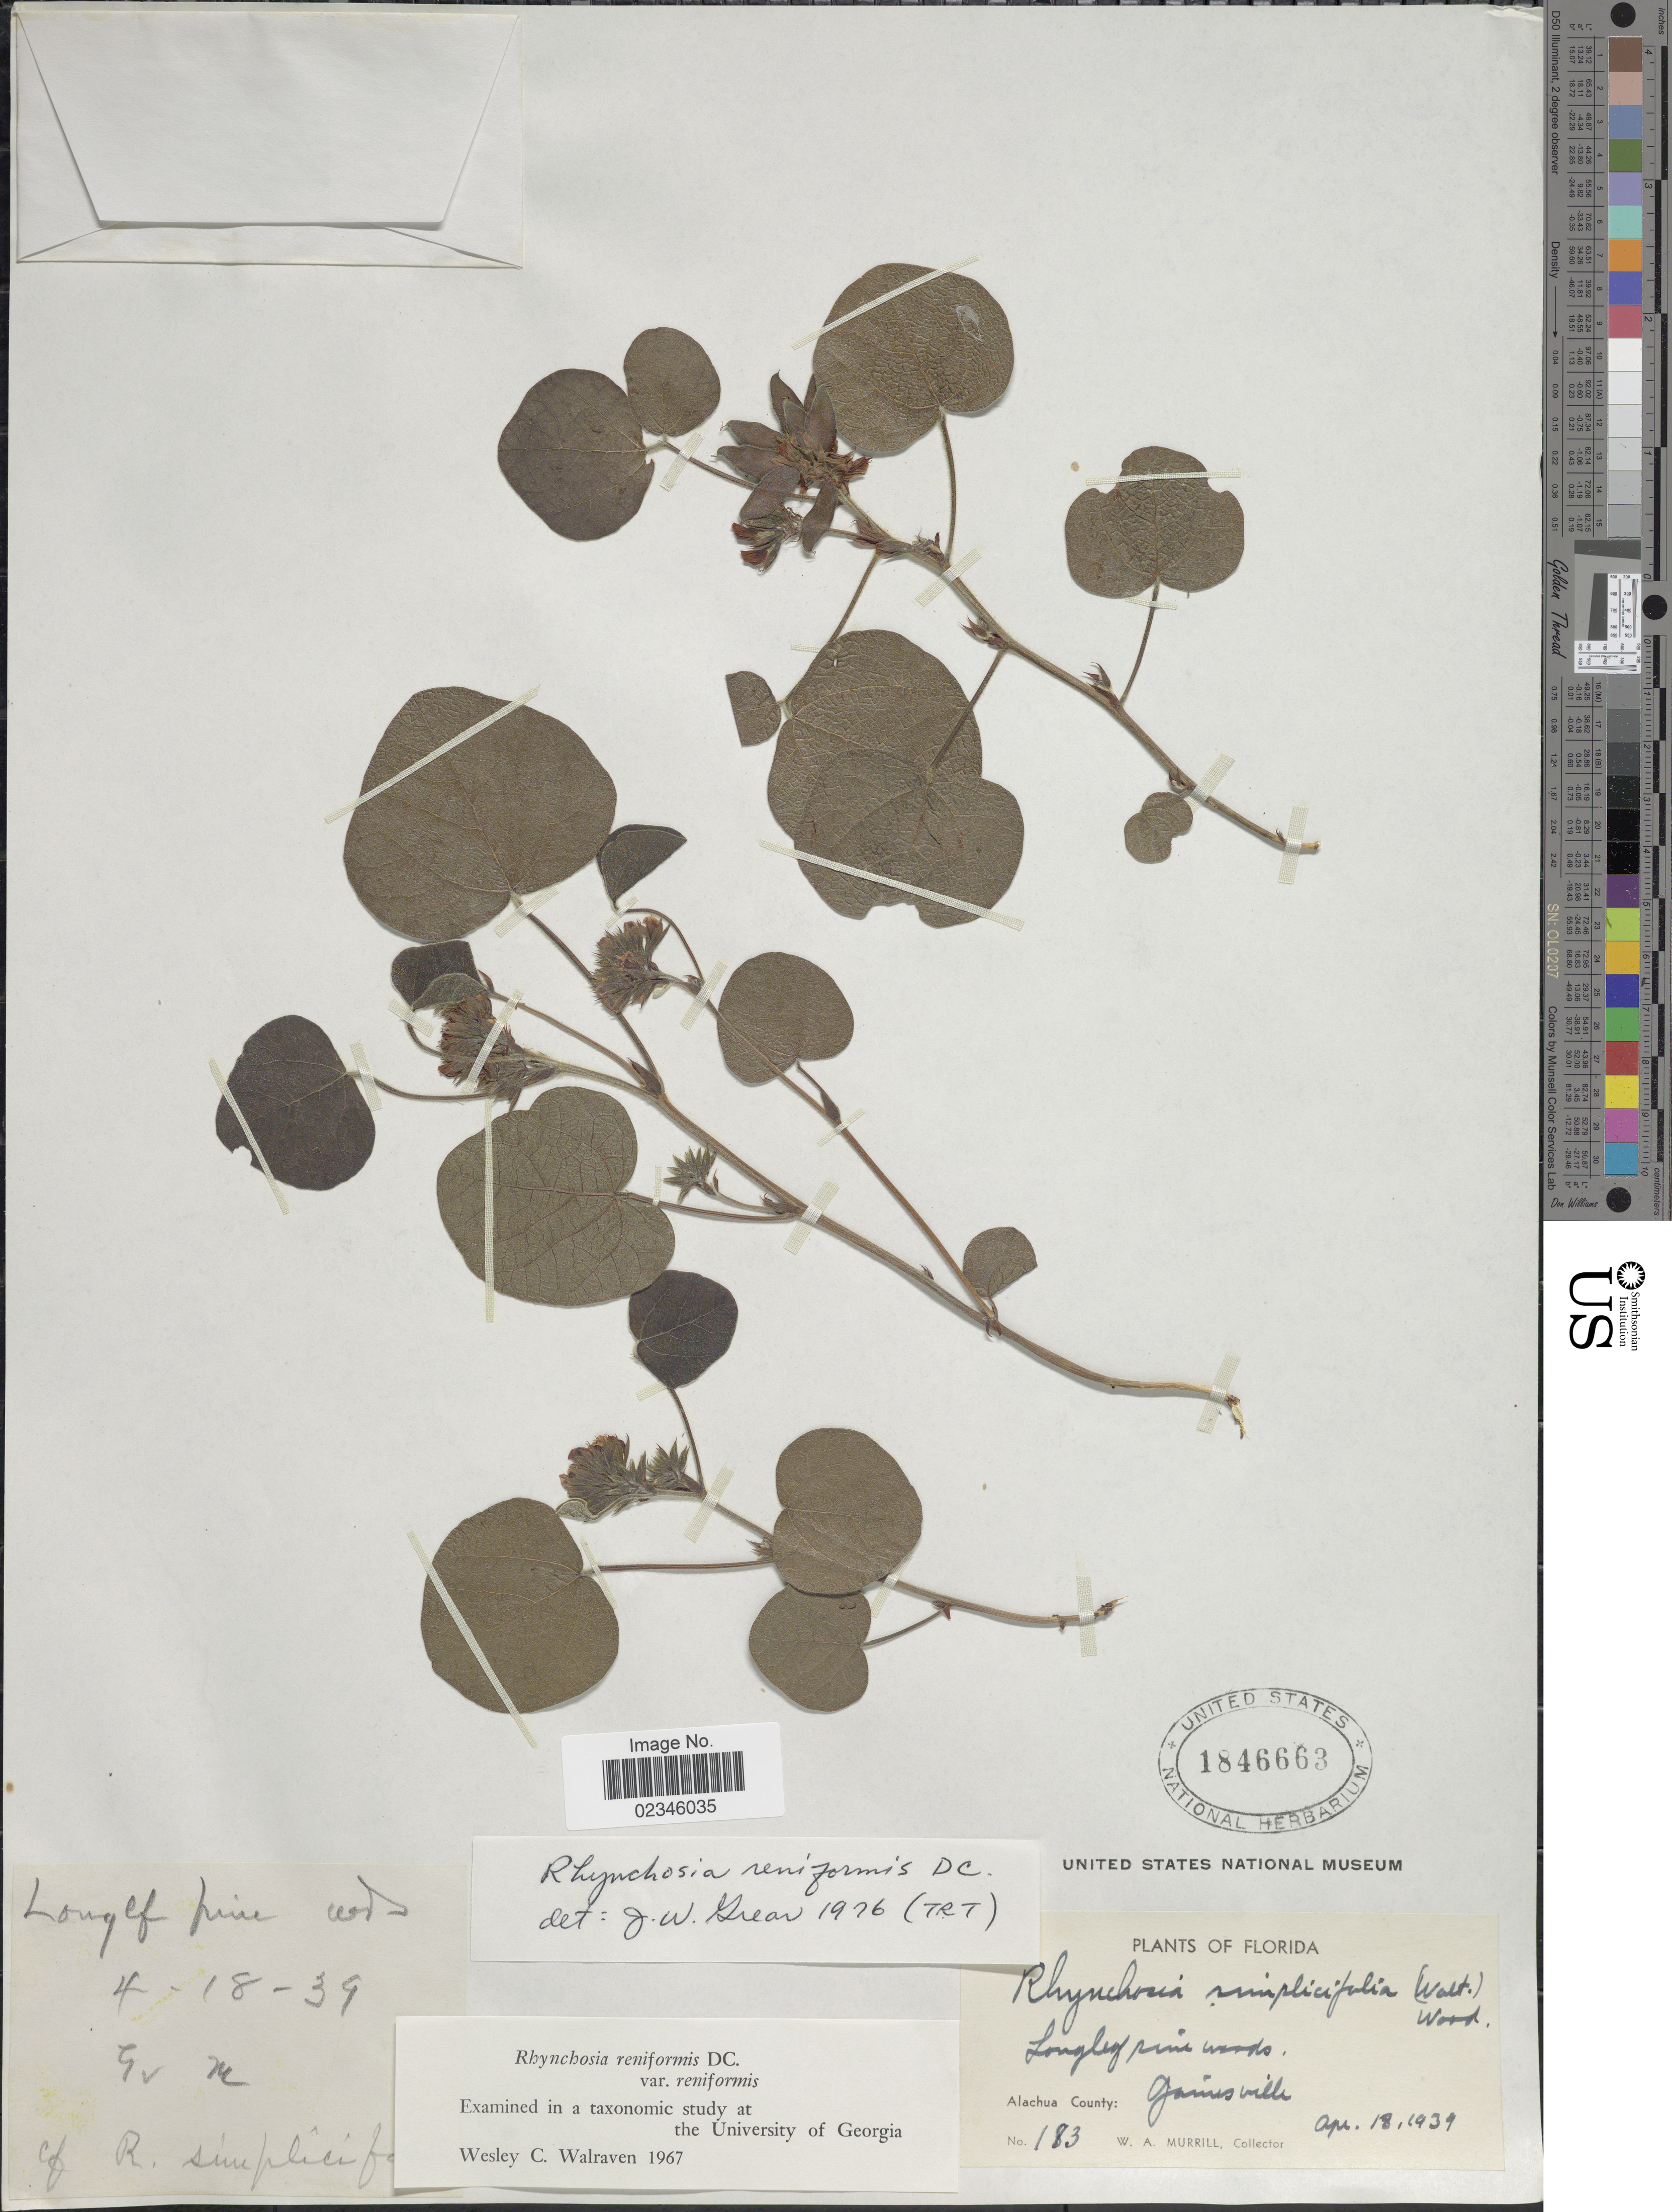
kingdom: Plantae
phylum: Tracheophyta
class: Magnoliopsida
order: Fabales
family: Fabaceae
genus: Rhynchosia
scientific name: Rhynchosia reniformis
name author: DC.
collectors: W. A. Murrill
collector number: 183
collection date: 1939-04-18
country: United States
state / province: Florida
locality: Longley pine woods, Alachua Couny: Jaimes ville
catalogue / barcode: US 1846663